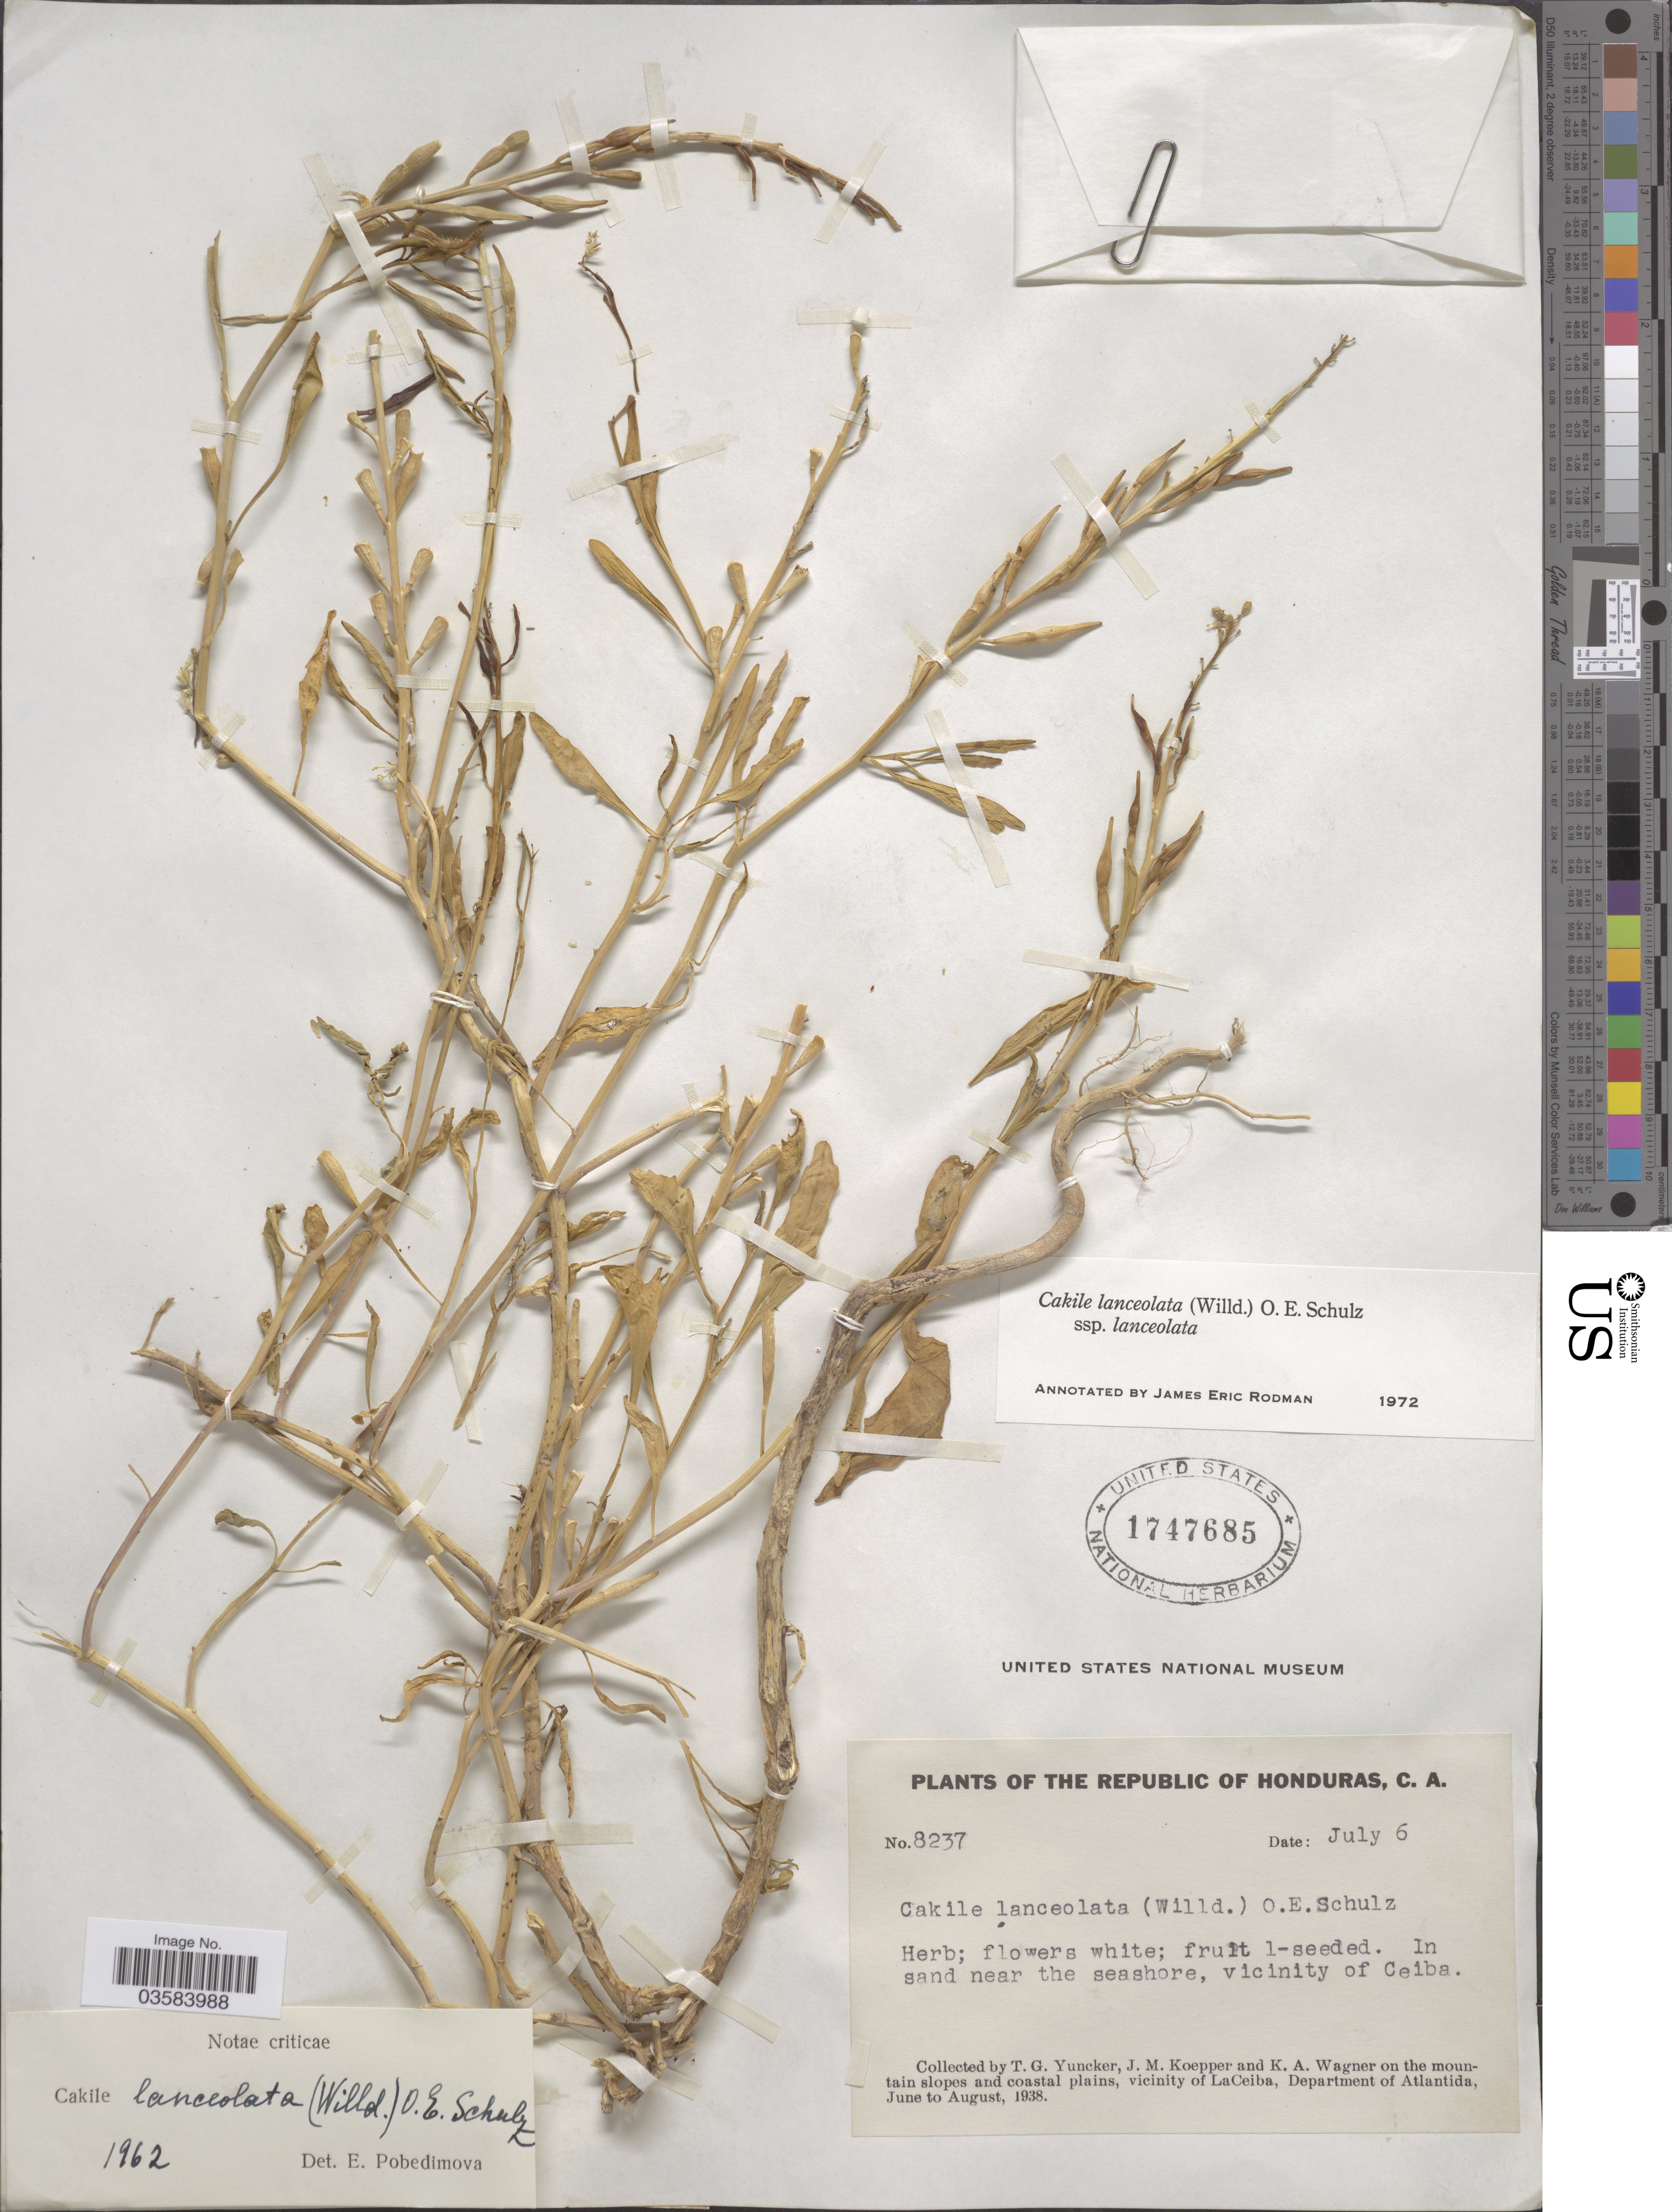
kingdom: Plantae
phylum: Tracheophyta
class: Magnoliopsida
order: Brassicales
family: Brassicaceae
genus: Cakile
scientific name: Cakile lanceolata subsp. lanceolata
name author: (Willd.) O.E. Schulz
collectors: T. G. Yuncker, J. M. Koepper & K. A. Wagner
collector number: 8237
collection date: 1938-07-06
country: Honduras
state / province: Atlantida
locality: The Republic of Honduras, C. A. In sand near the seashore, vicinity of Ceiba. On the mountain slopes and coastal plains, vicinity of LaCeiba, Department of Atlantida.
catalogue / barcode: US 1747685